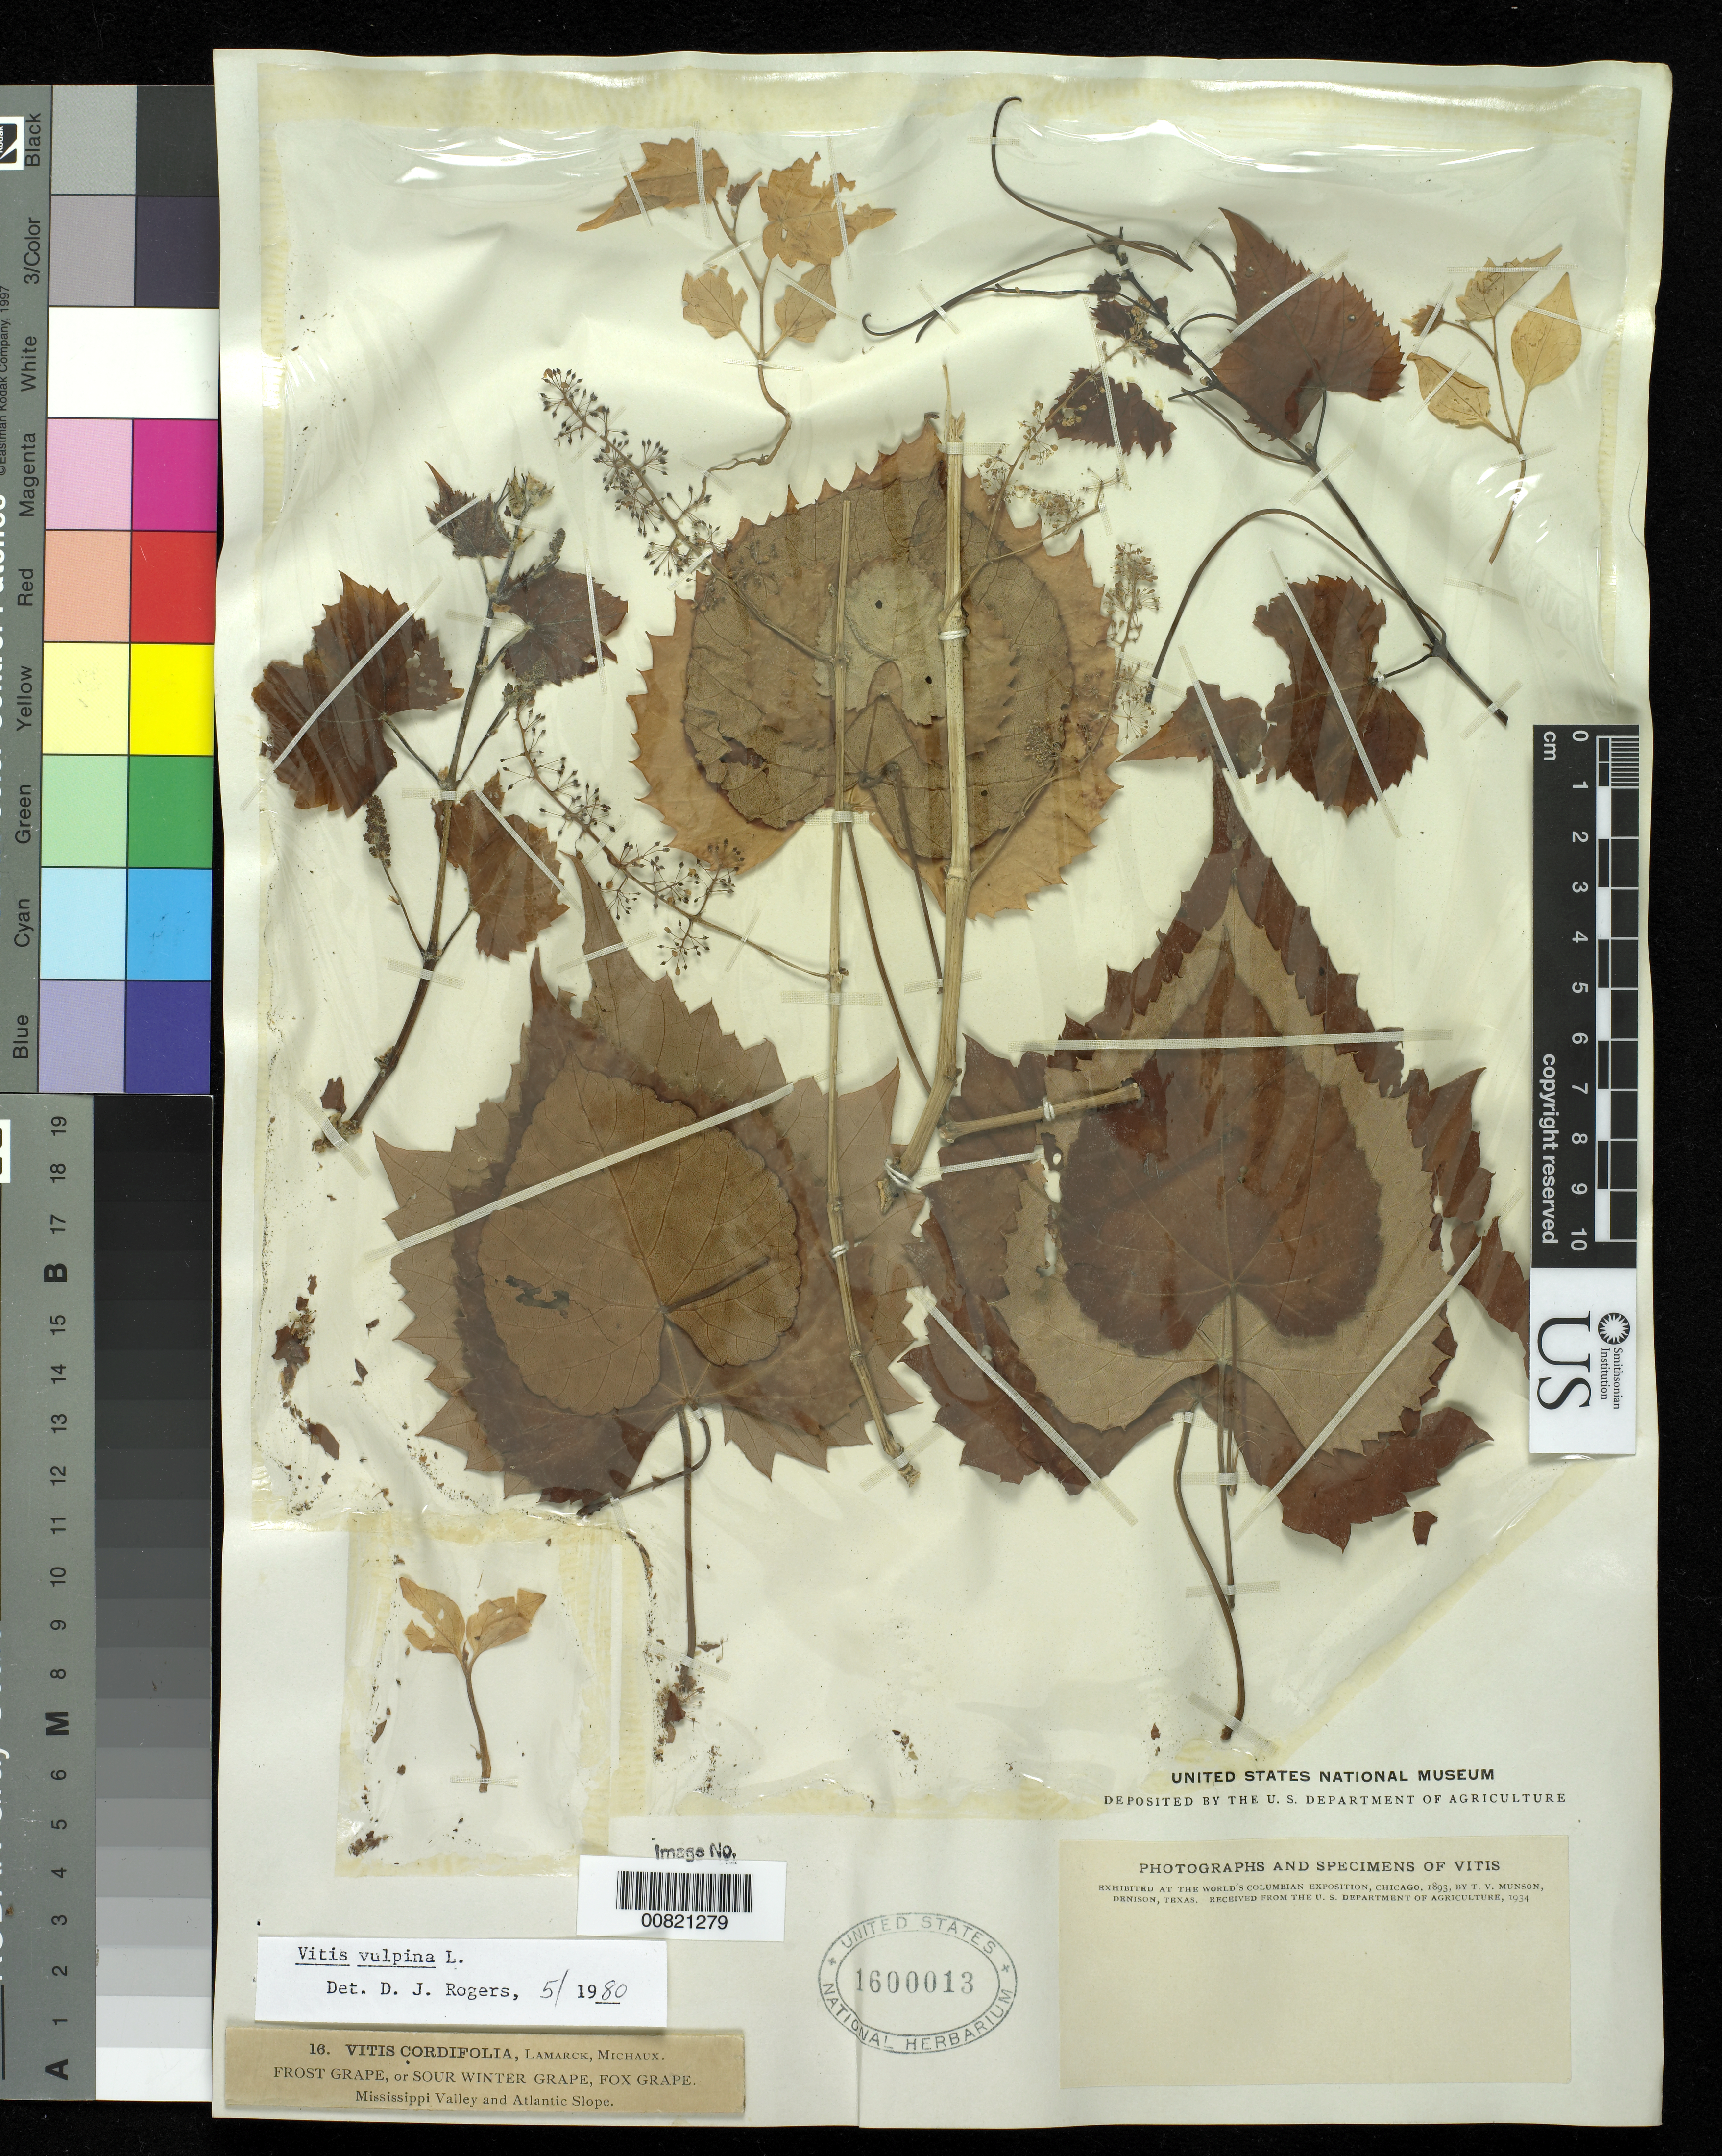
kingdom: Plantae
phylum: Tracheophyta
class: Magnoliopsida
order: Vitales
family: Vitaceae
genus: Vitis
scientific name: Vitis vulpina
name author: L.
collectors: T. V. Munson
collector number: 16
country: United States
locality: Mississippi Valley and Atlantic Slope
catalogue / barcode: US 1600013